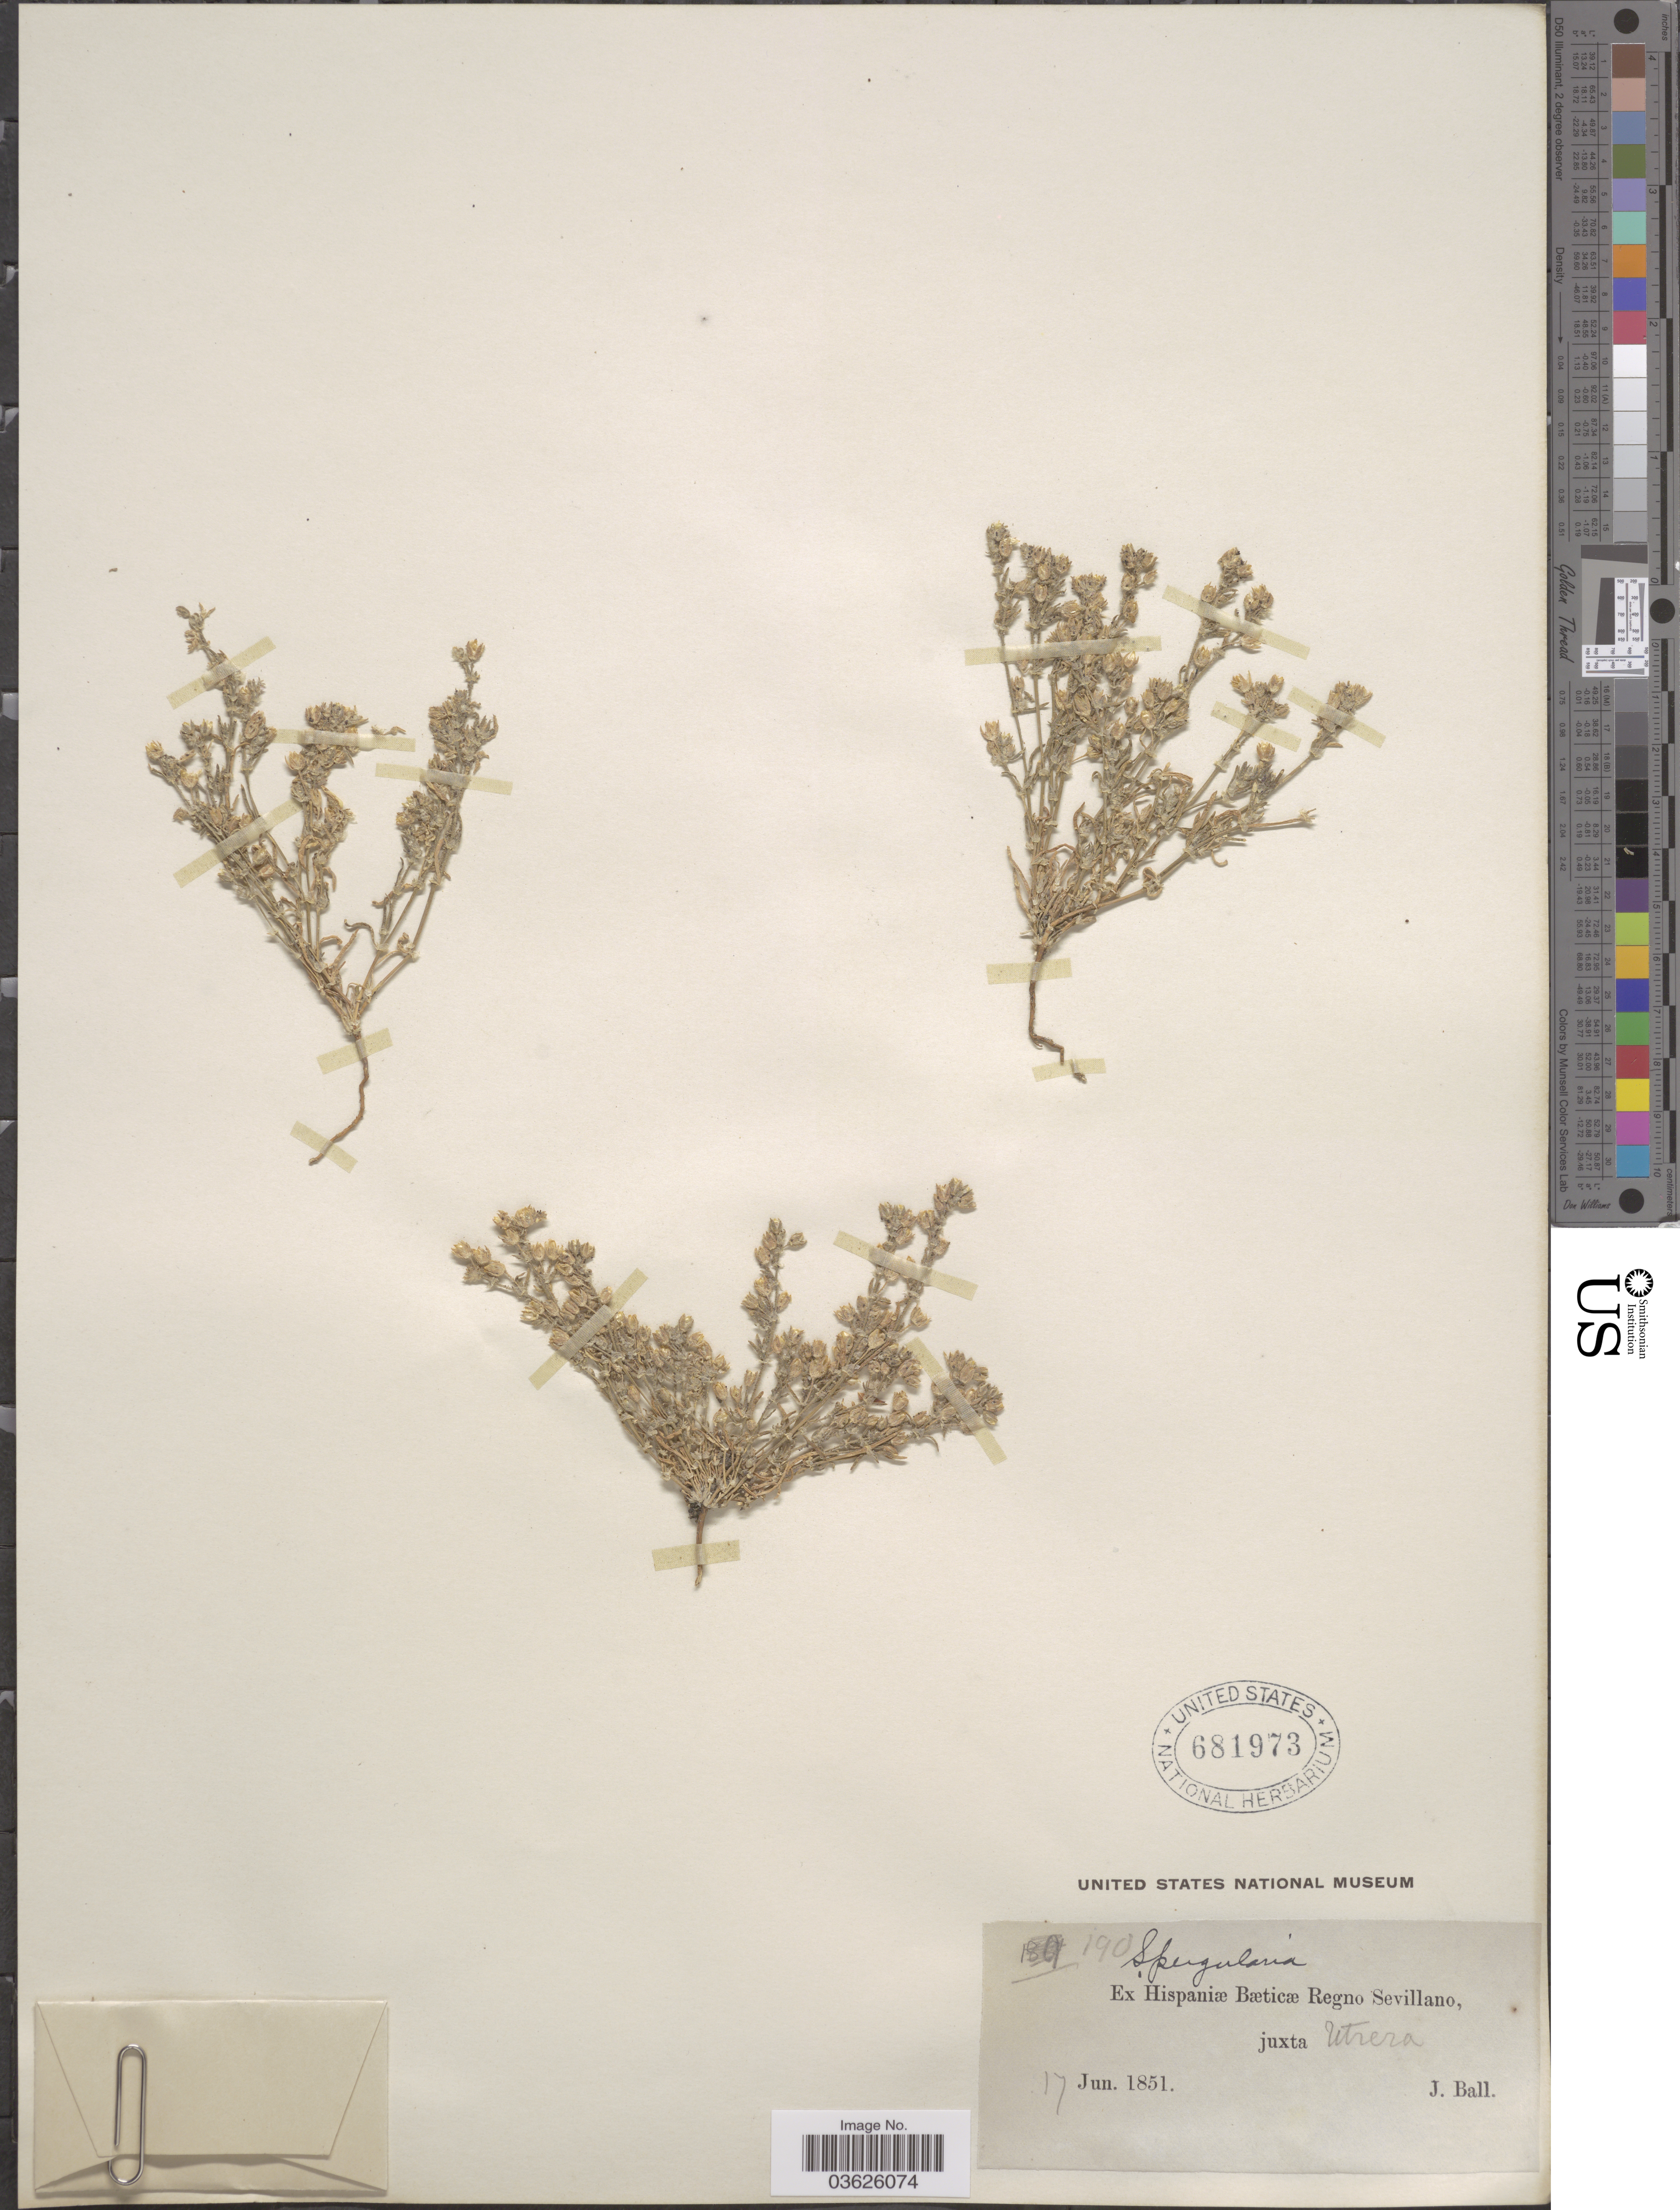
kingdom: Plantae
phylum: Tracheophyta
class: Magnoliopsida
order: Caryophyllales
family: Caryophyllaceae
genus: Tissa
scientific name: Tissa sp.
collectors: J. Ball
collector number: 190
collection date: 1851-06-17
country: Spain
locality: Ex Hispaniæ Bæticæ Regno Sevillano, juxta Utrera.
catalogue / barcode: US 681973